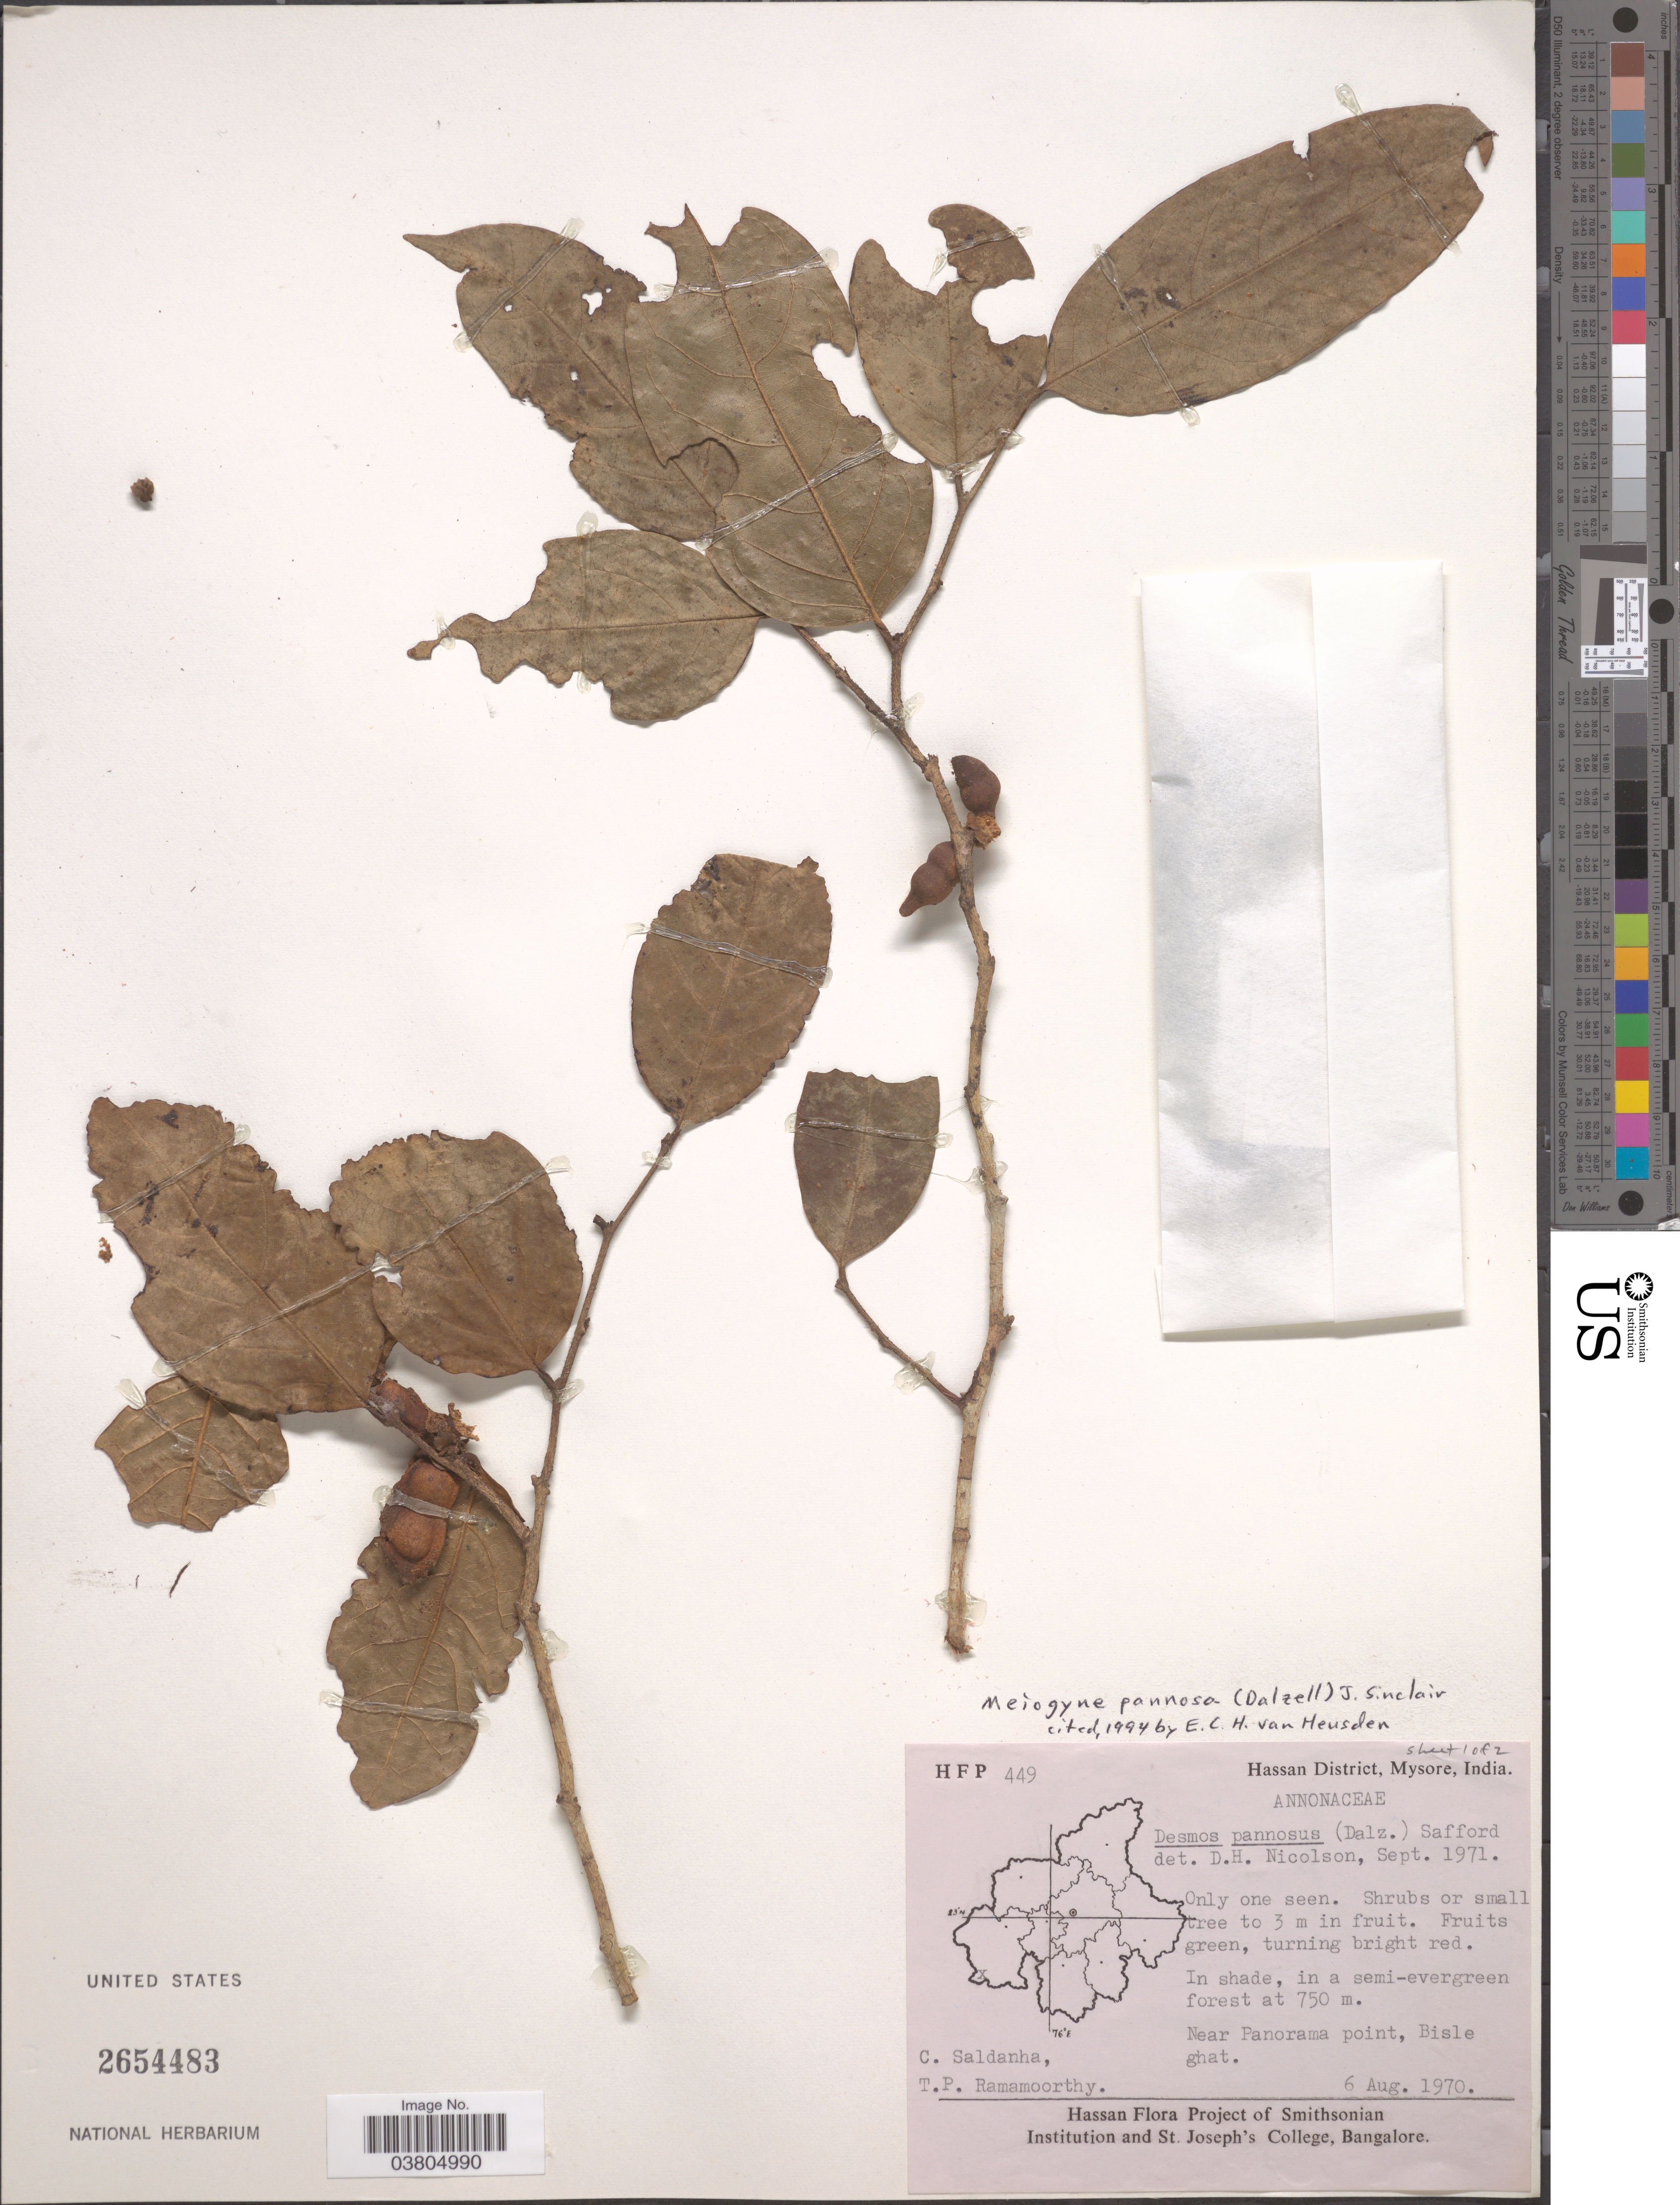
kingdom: Plantae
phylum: Tracheophyta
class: Magnoliopsida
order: Magnoliales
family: Annonaceae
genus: Meiogyne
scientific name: Meiogyne pannosa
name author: (Dalzell) J. Sinclair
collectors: C. Saldanha & T. P. Ramamoorthy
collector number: HFP449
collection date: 1970-08-06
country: India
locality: Hassan District, Mysore. Near Panorama point, Bisle ghat.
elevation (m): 750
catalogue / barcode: US 2654483